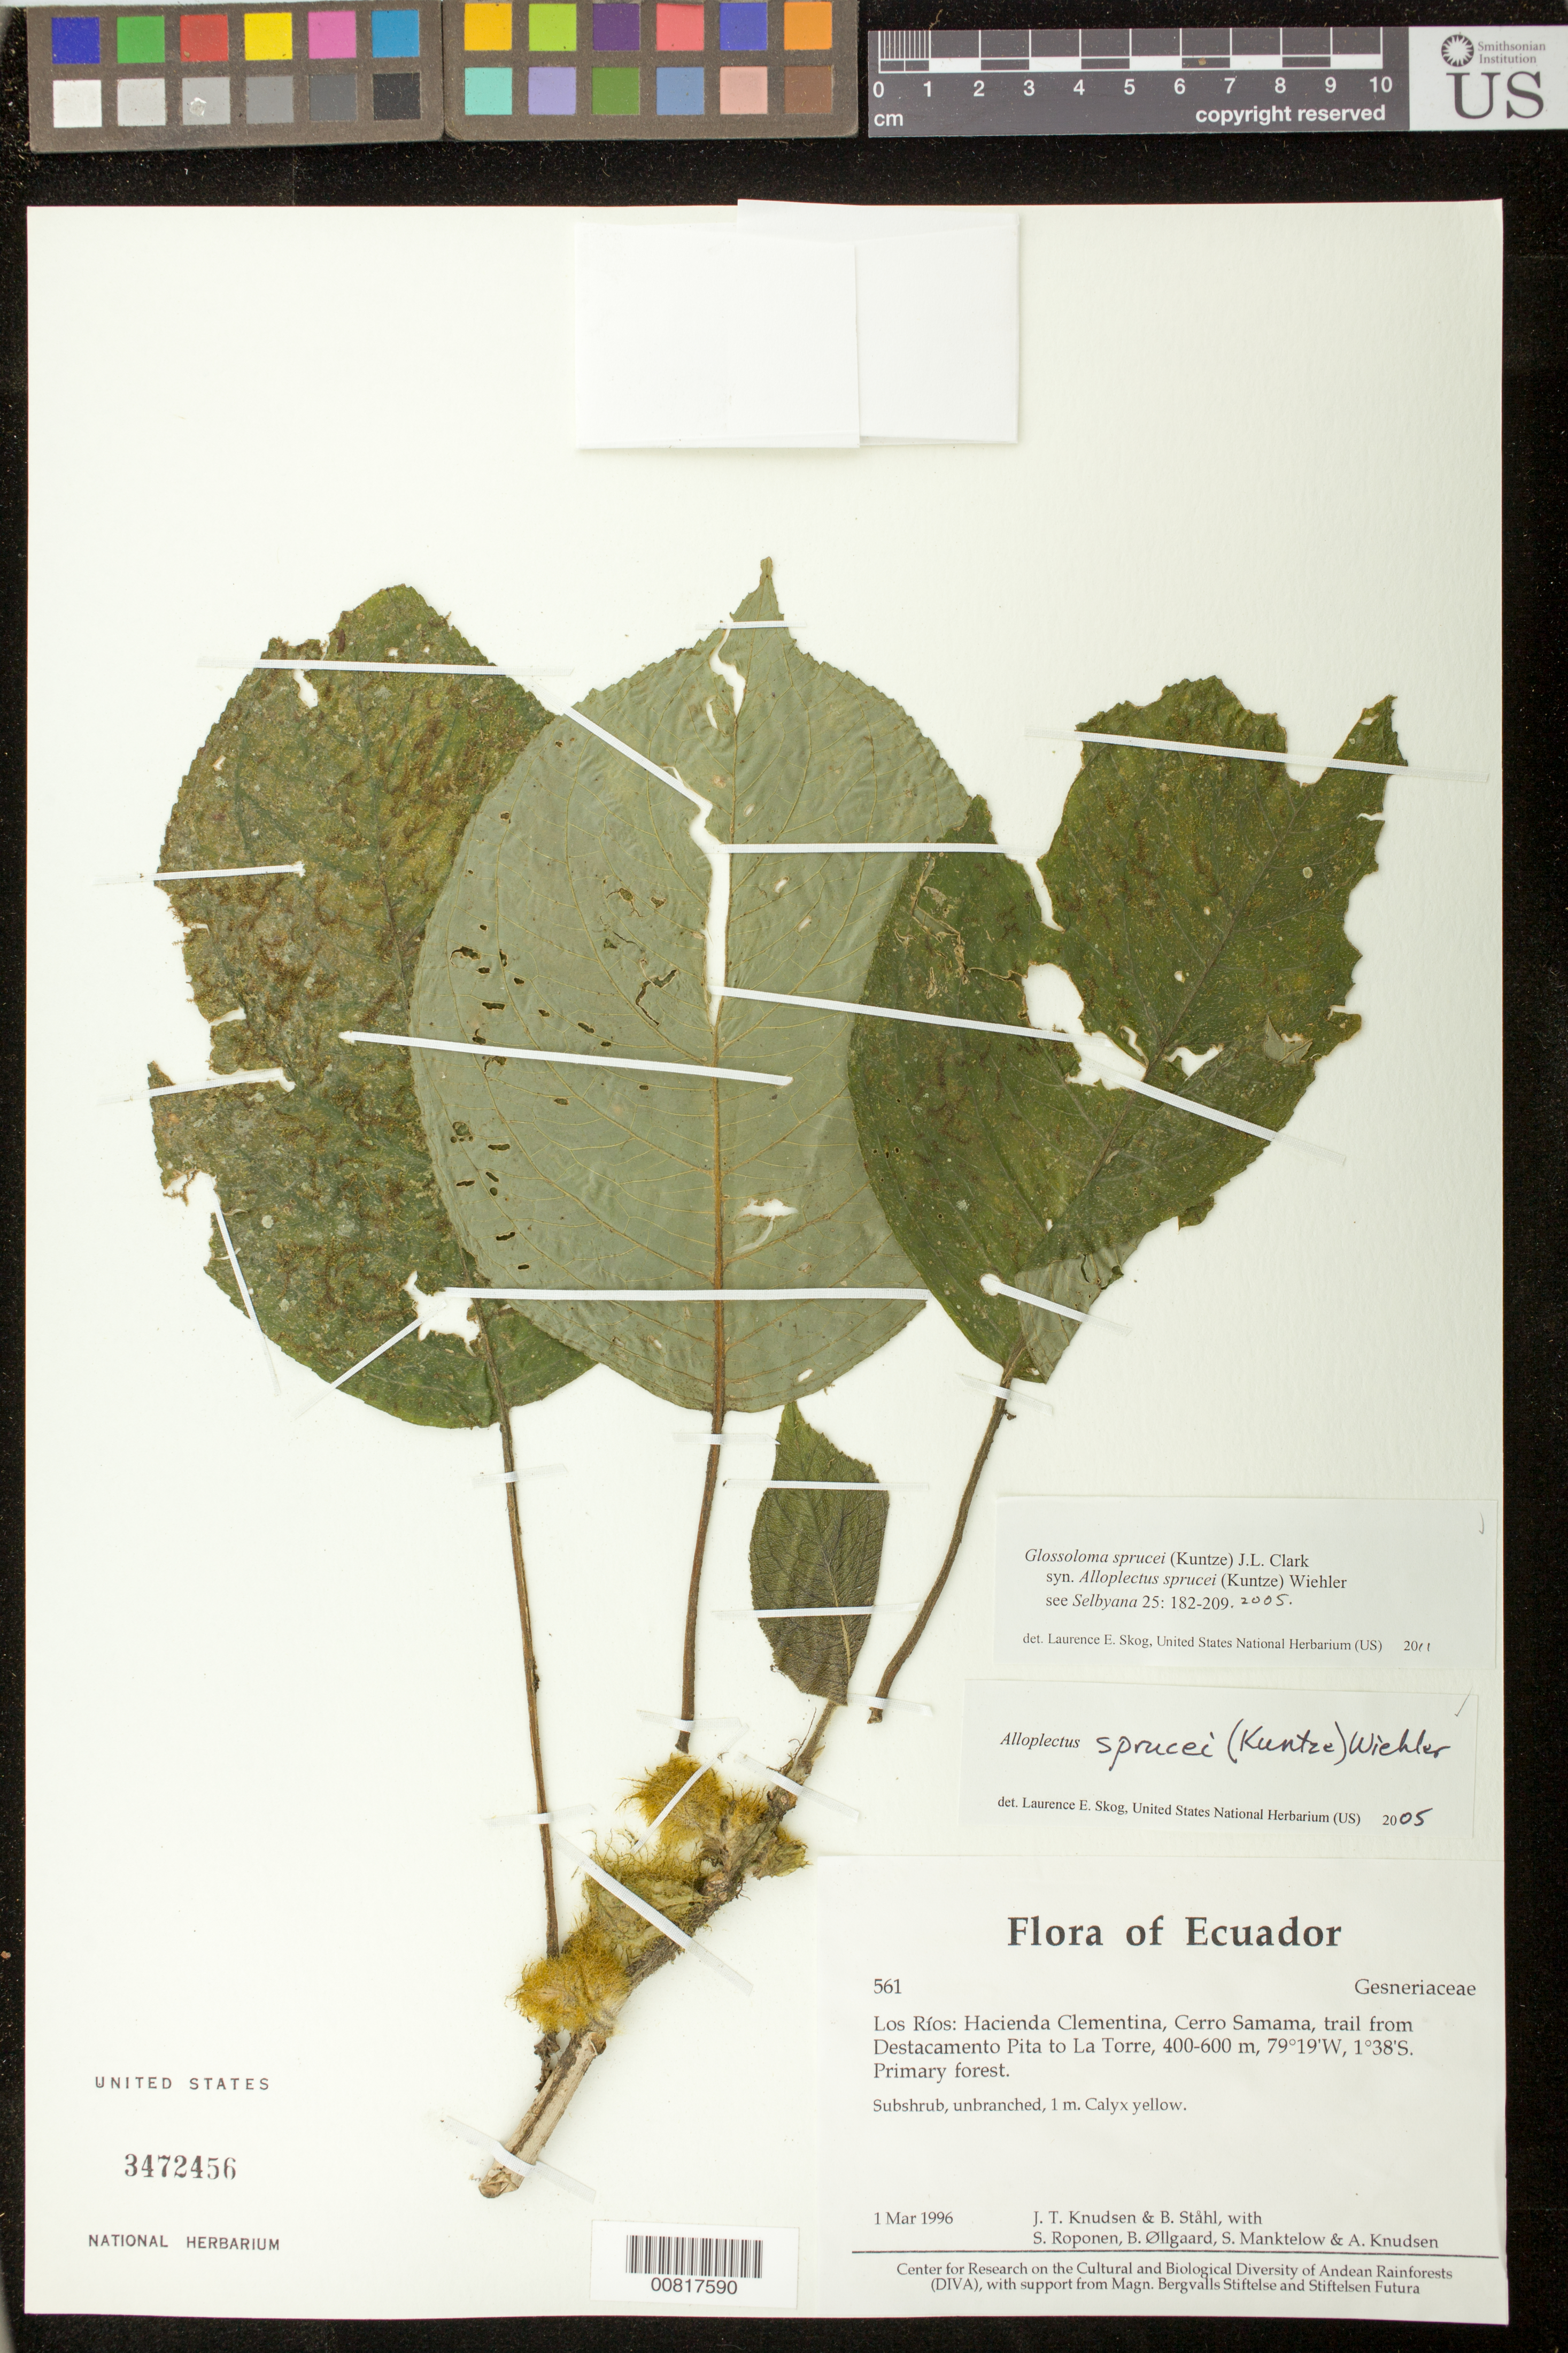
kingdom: Plantae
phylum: Tracheophyta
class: Magnoliopsida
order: Lamiales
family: Gesneriaceae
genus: Glossoloma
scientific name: Glossoloma sprucei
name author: (Kuntze) J.L. Clark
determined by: Skog, Laurence E.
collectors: J. T. Knudsen & et al.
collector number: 561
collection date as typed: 01 Mar 1996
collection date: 1996-03-01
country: Ecuador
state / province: Los Ríos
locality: Los Rios: Hacienda Clementina, Cerro Samama, trail from Destacamento Pita to La Torre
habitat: Primary forest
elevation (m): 400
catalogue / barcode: US 3472456